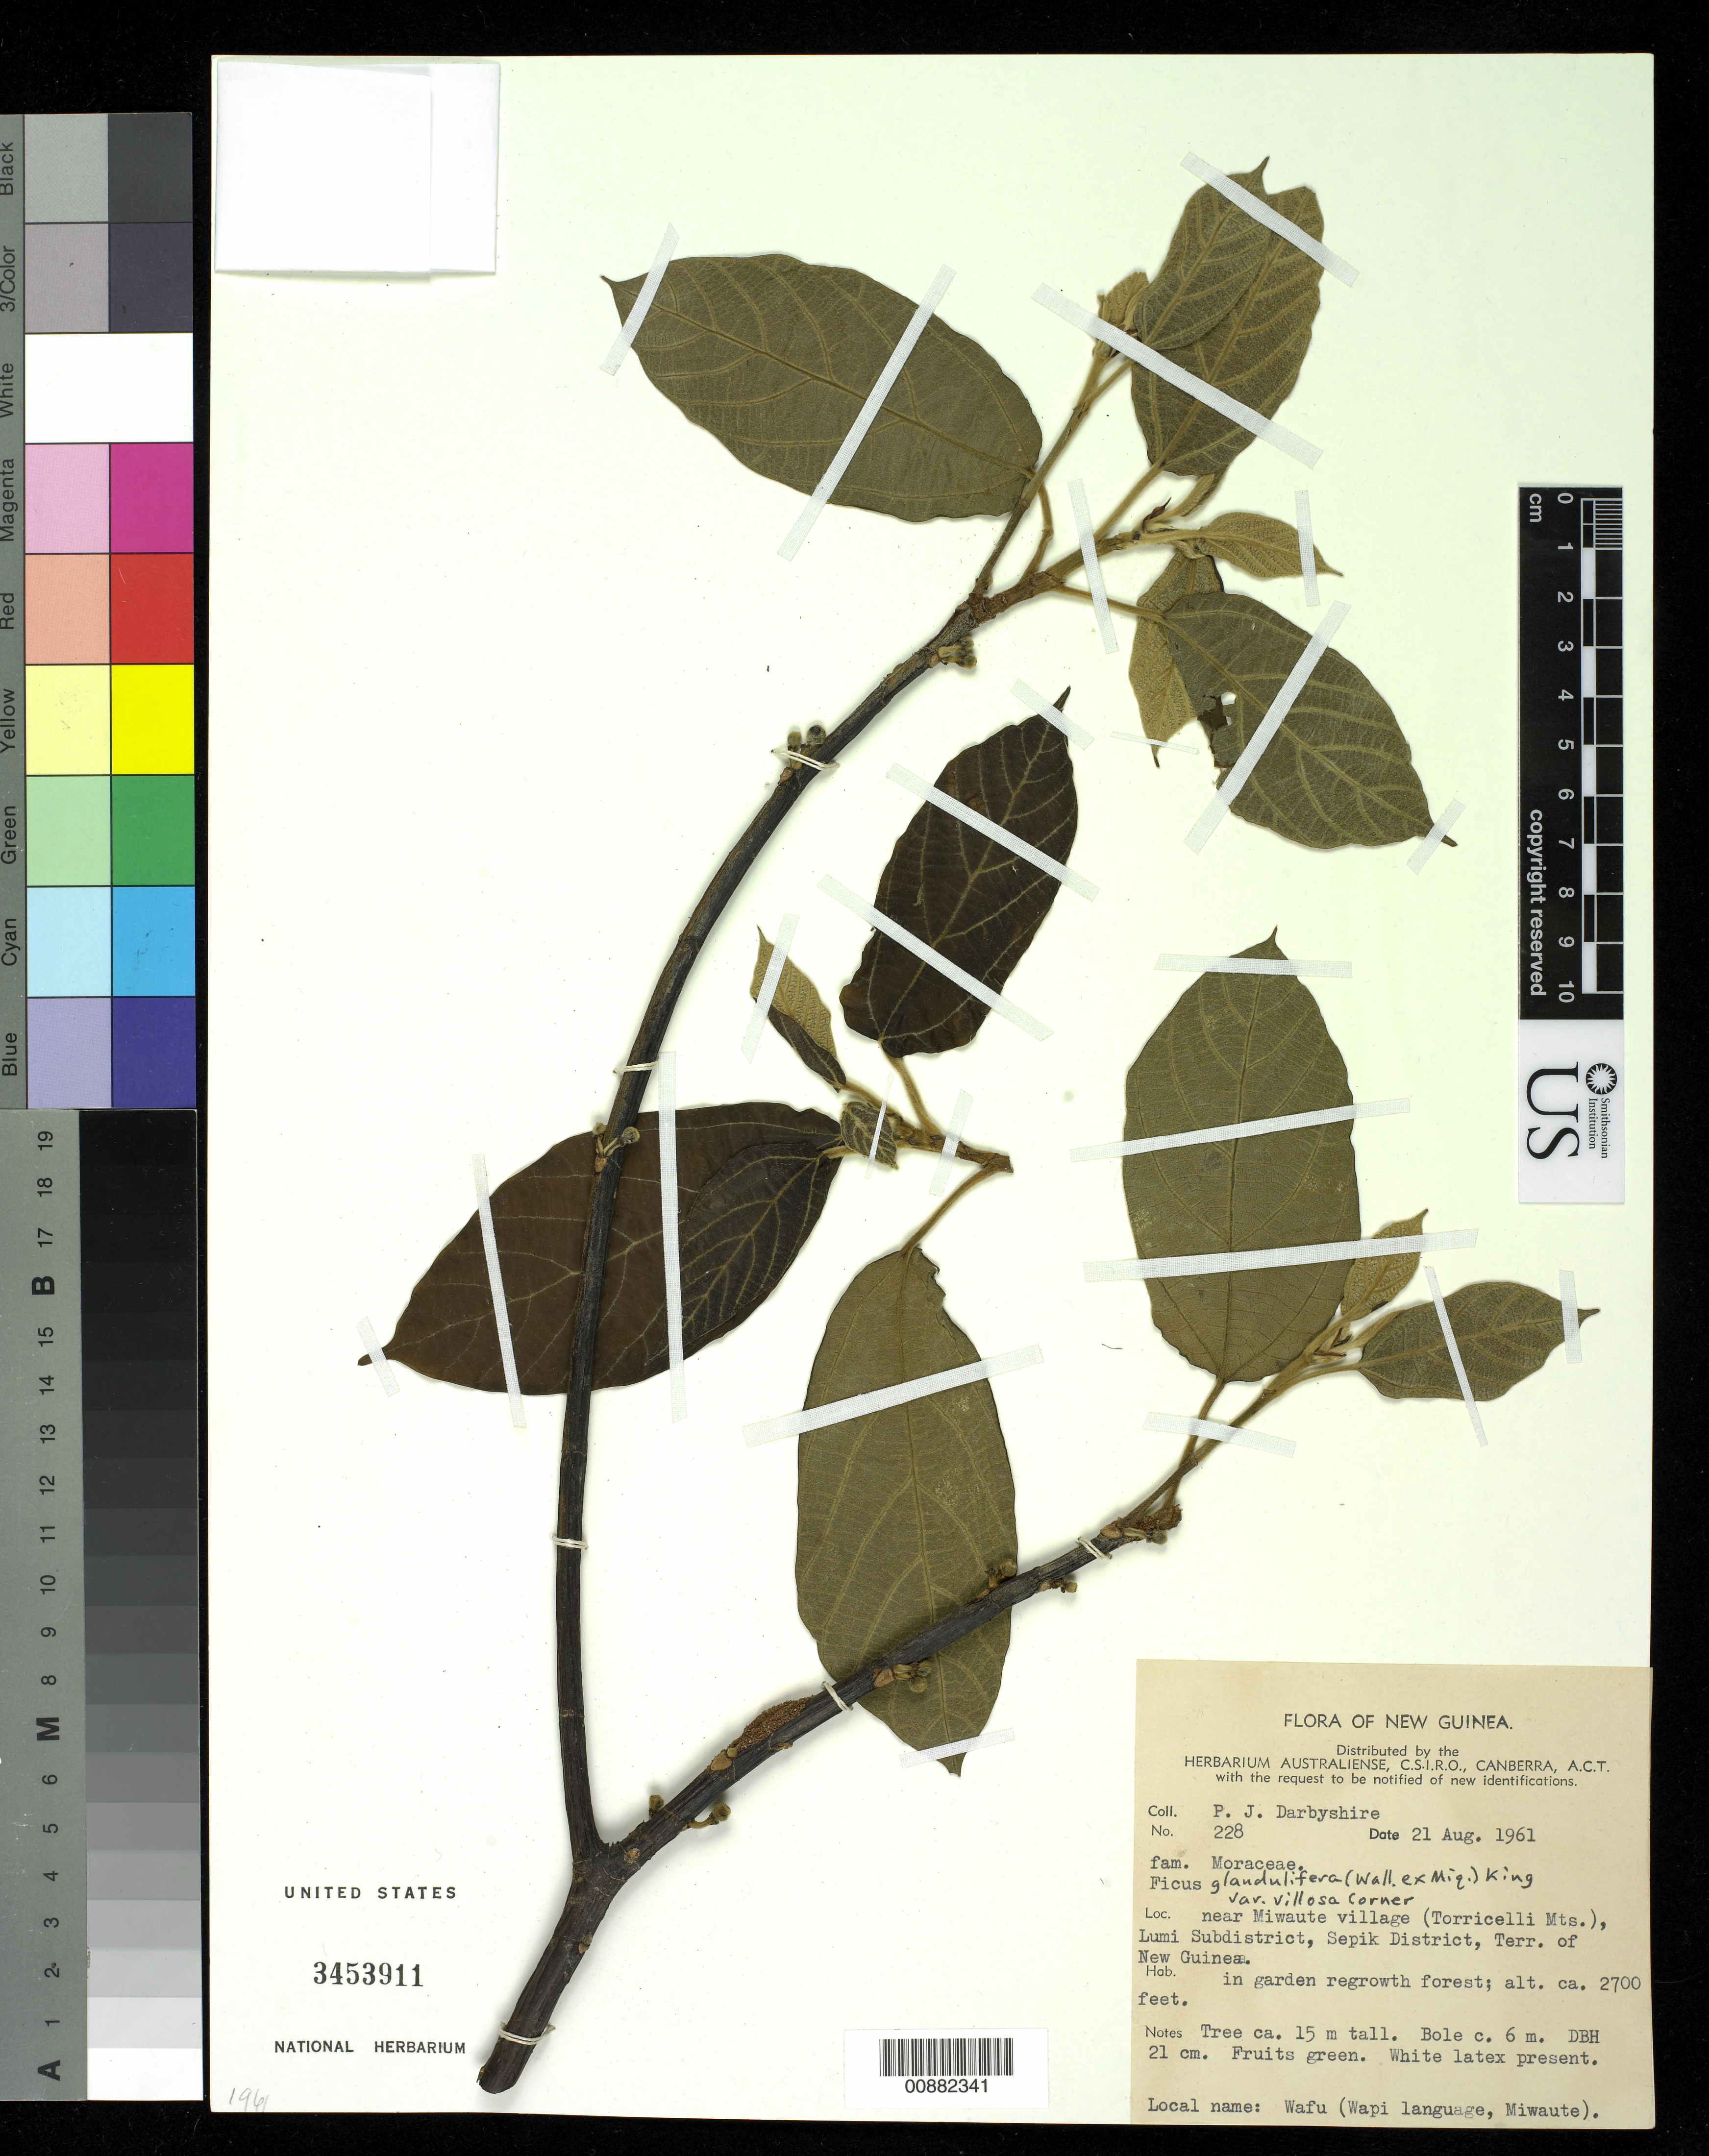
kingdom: Plantae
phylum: Tracheophyta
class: Magnoliopsida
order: Rosales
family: Moraceae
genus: Ficus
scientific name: Ficus glandulifera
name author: Summerh.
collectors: P. Darbyshire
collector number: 228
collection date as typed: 21 Aug 1961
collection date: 1961-08-21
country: Papua New Guinea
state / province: East Sepik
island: New Guinea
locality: Near Miwaute Village (Torricelli Mts.)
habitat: In garden regrowth forest.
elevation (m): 823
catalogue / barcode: US 3453911